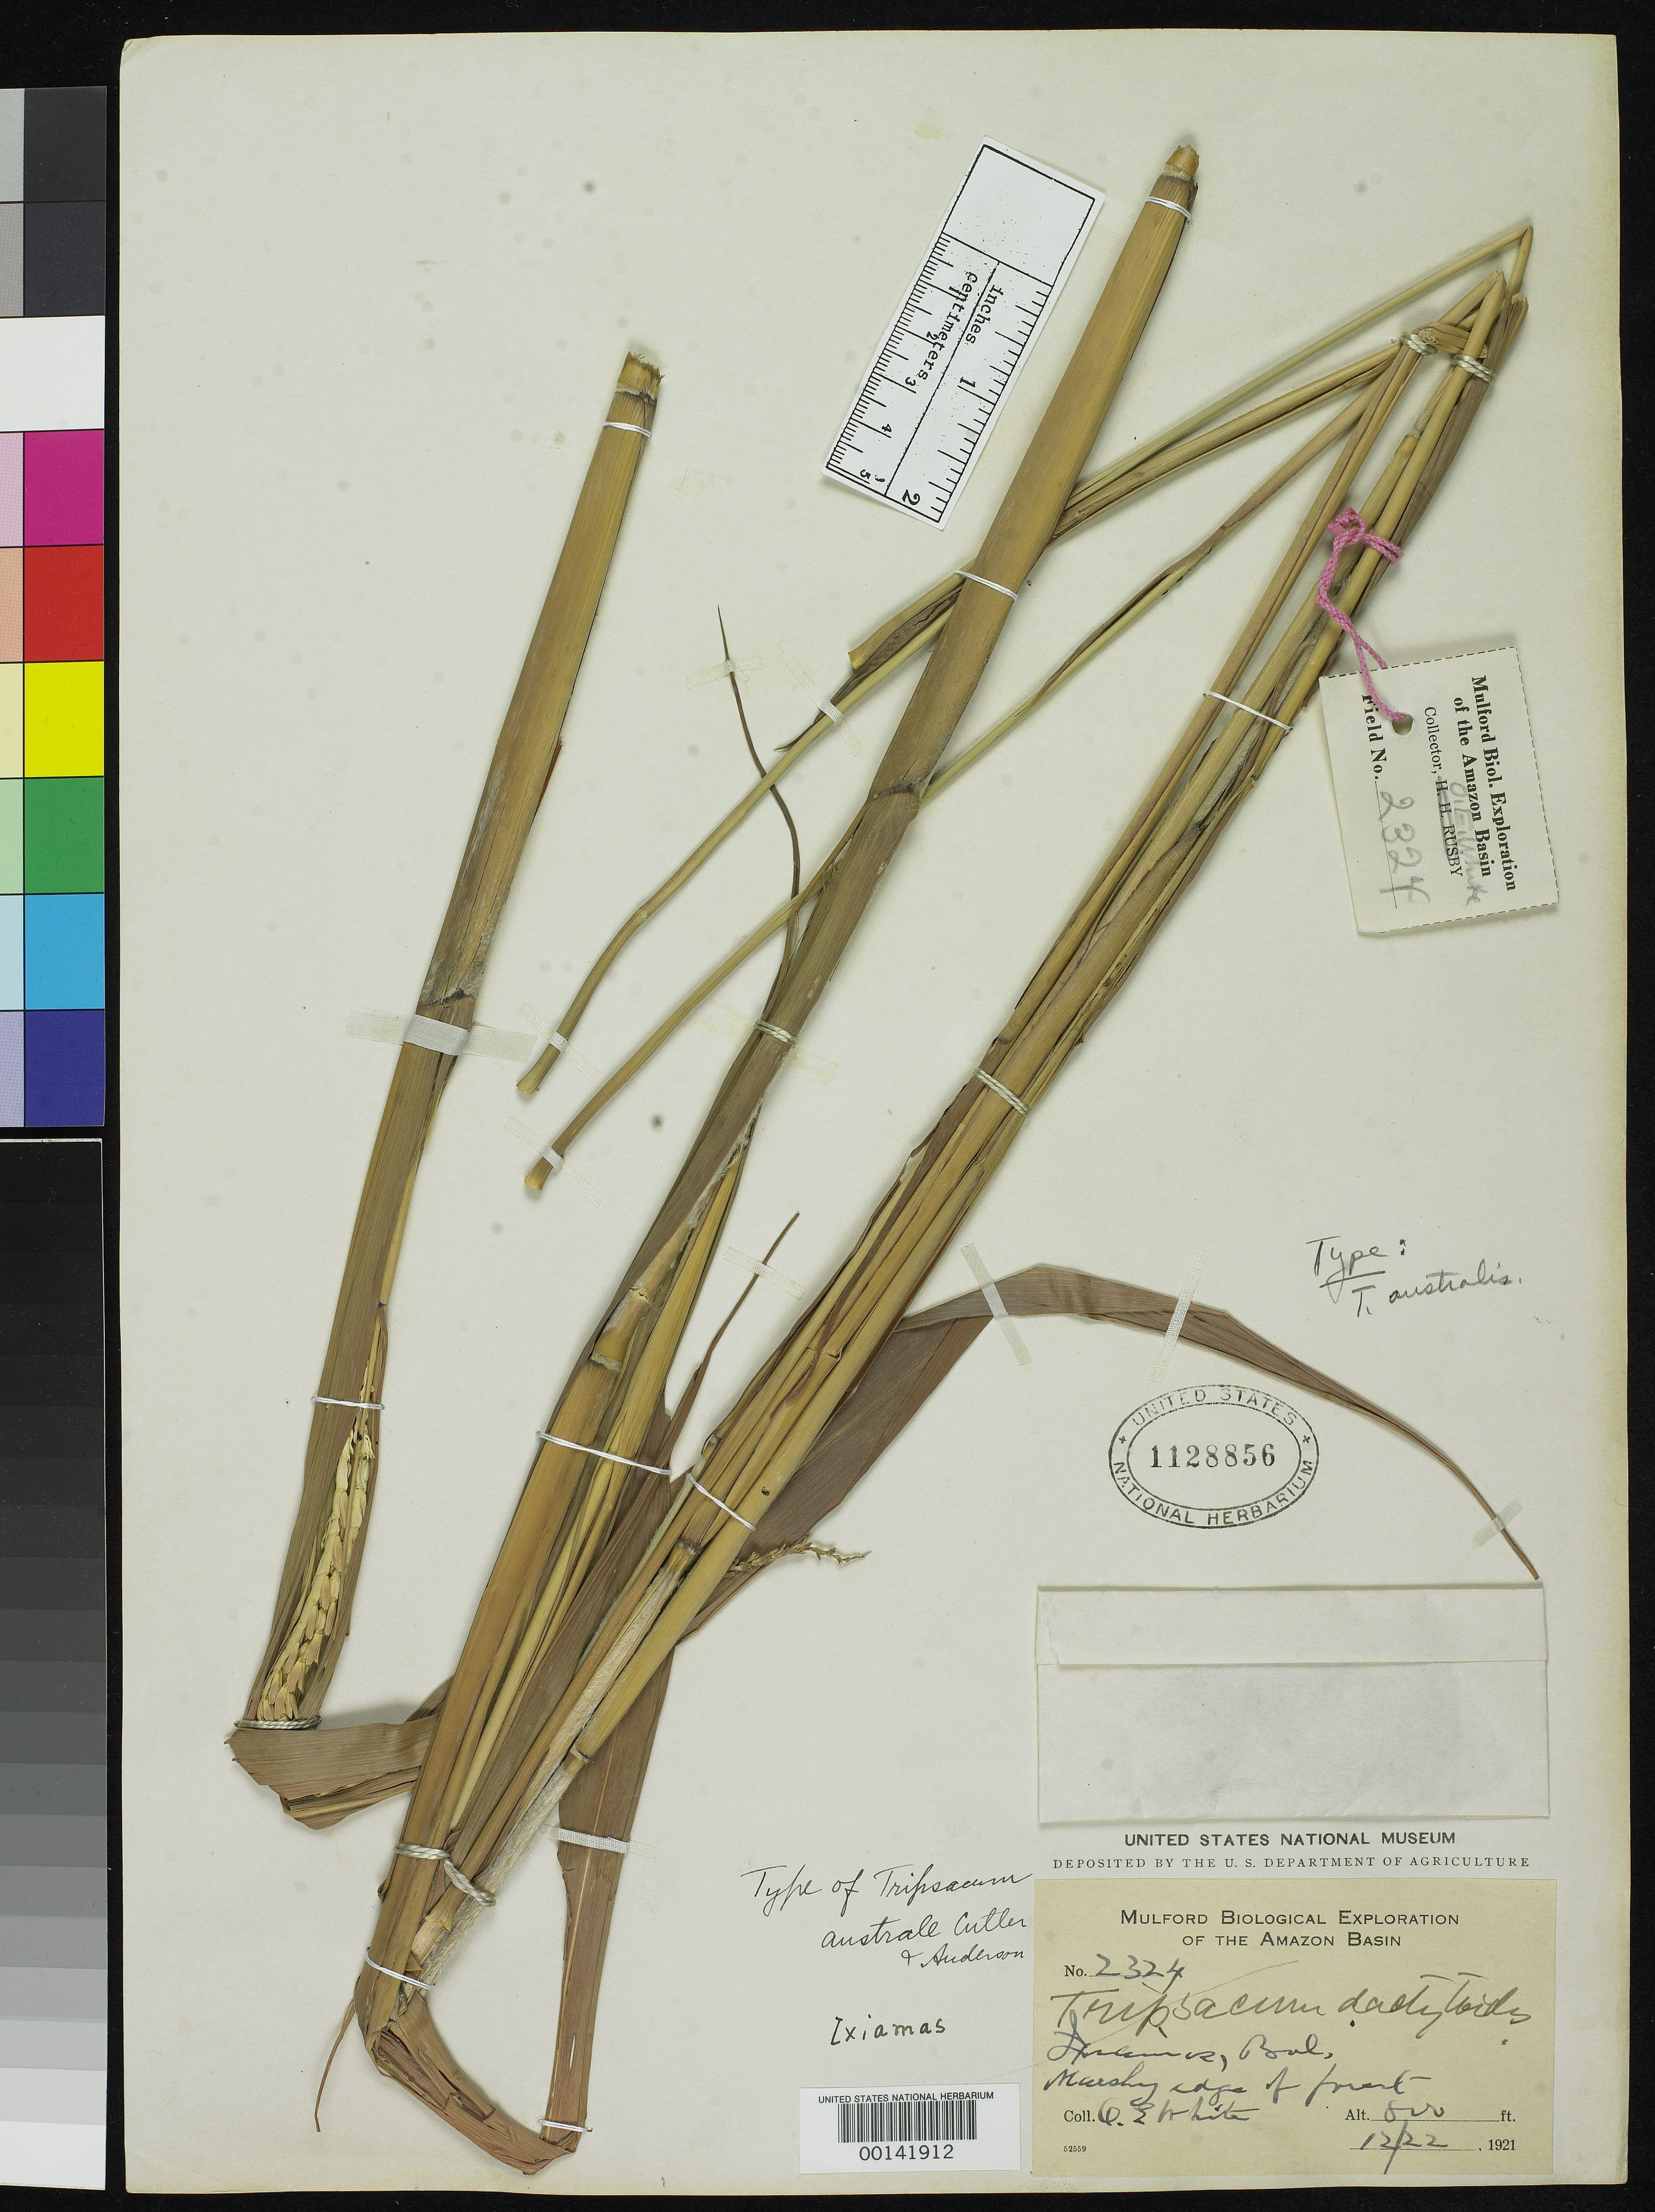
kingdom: Plantae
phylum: Tracheophyta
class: Liliopsida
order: Poales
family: Poaceae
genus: Tripsacum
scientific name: Tripsacum australe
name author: H.C. Cutler & E.S. Anderson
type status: Isotype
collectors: O. E. White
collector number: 2324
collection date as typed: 12/22, 1921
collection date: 1921-12-22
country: Bolivia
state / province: La Paz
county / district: Iturralde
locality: Ixiamas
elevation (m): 244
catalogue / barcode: US 1128856